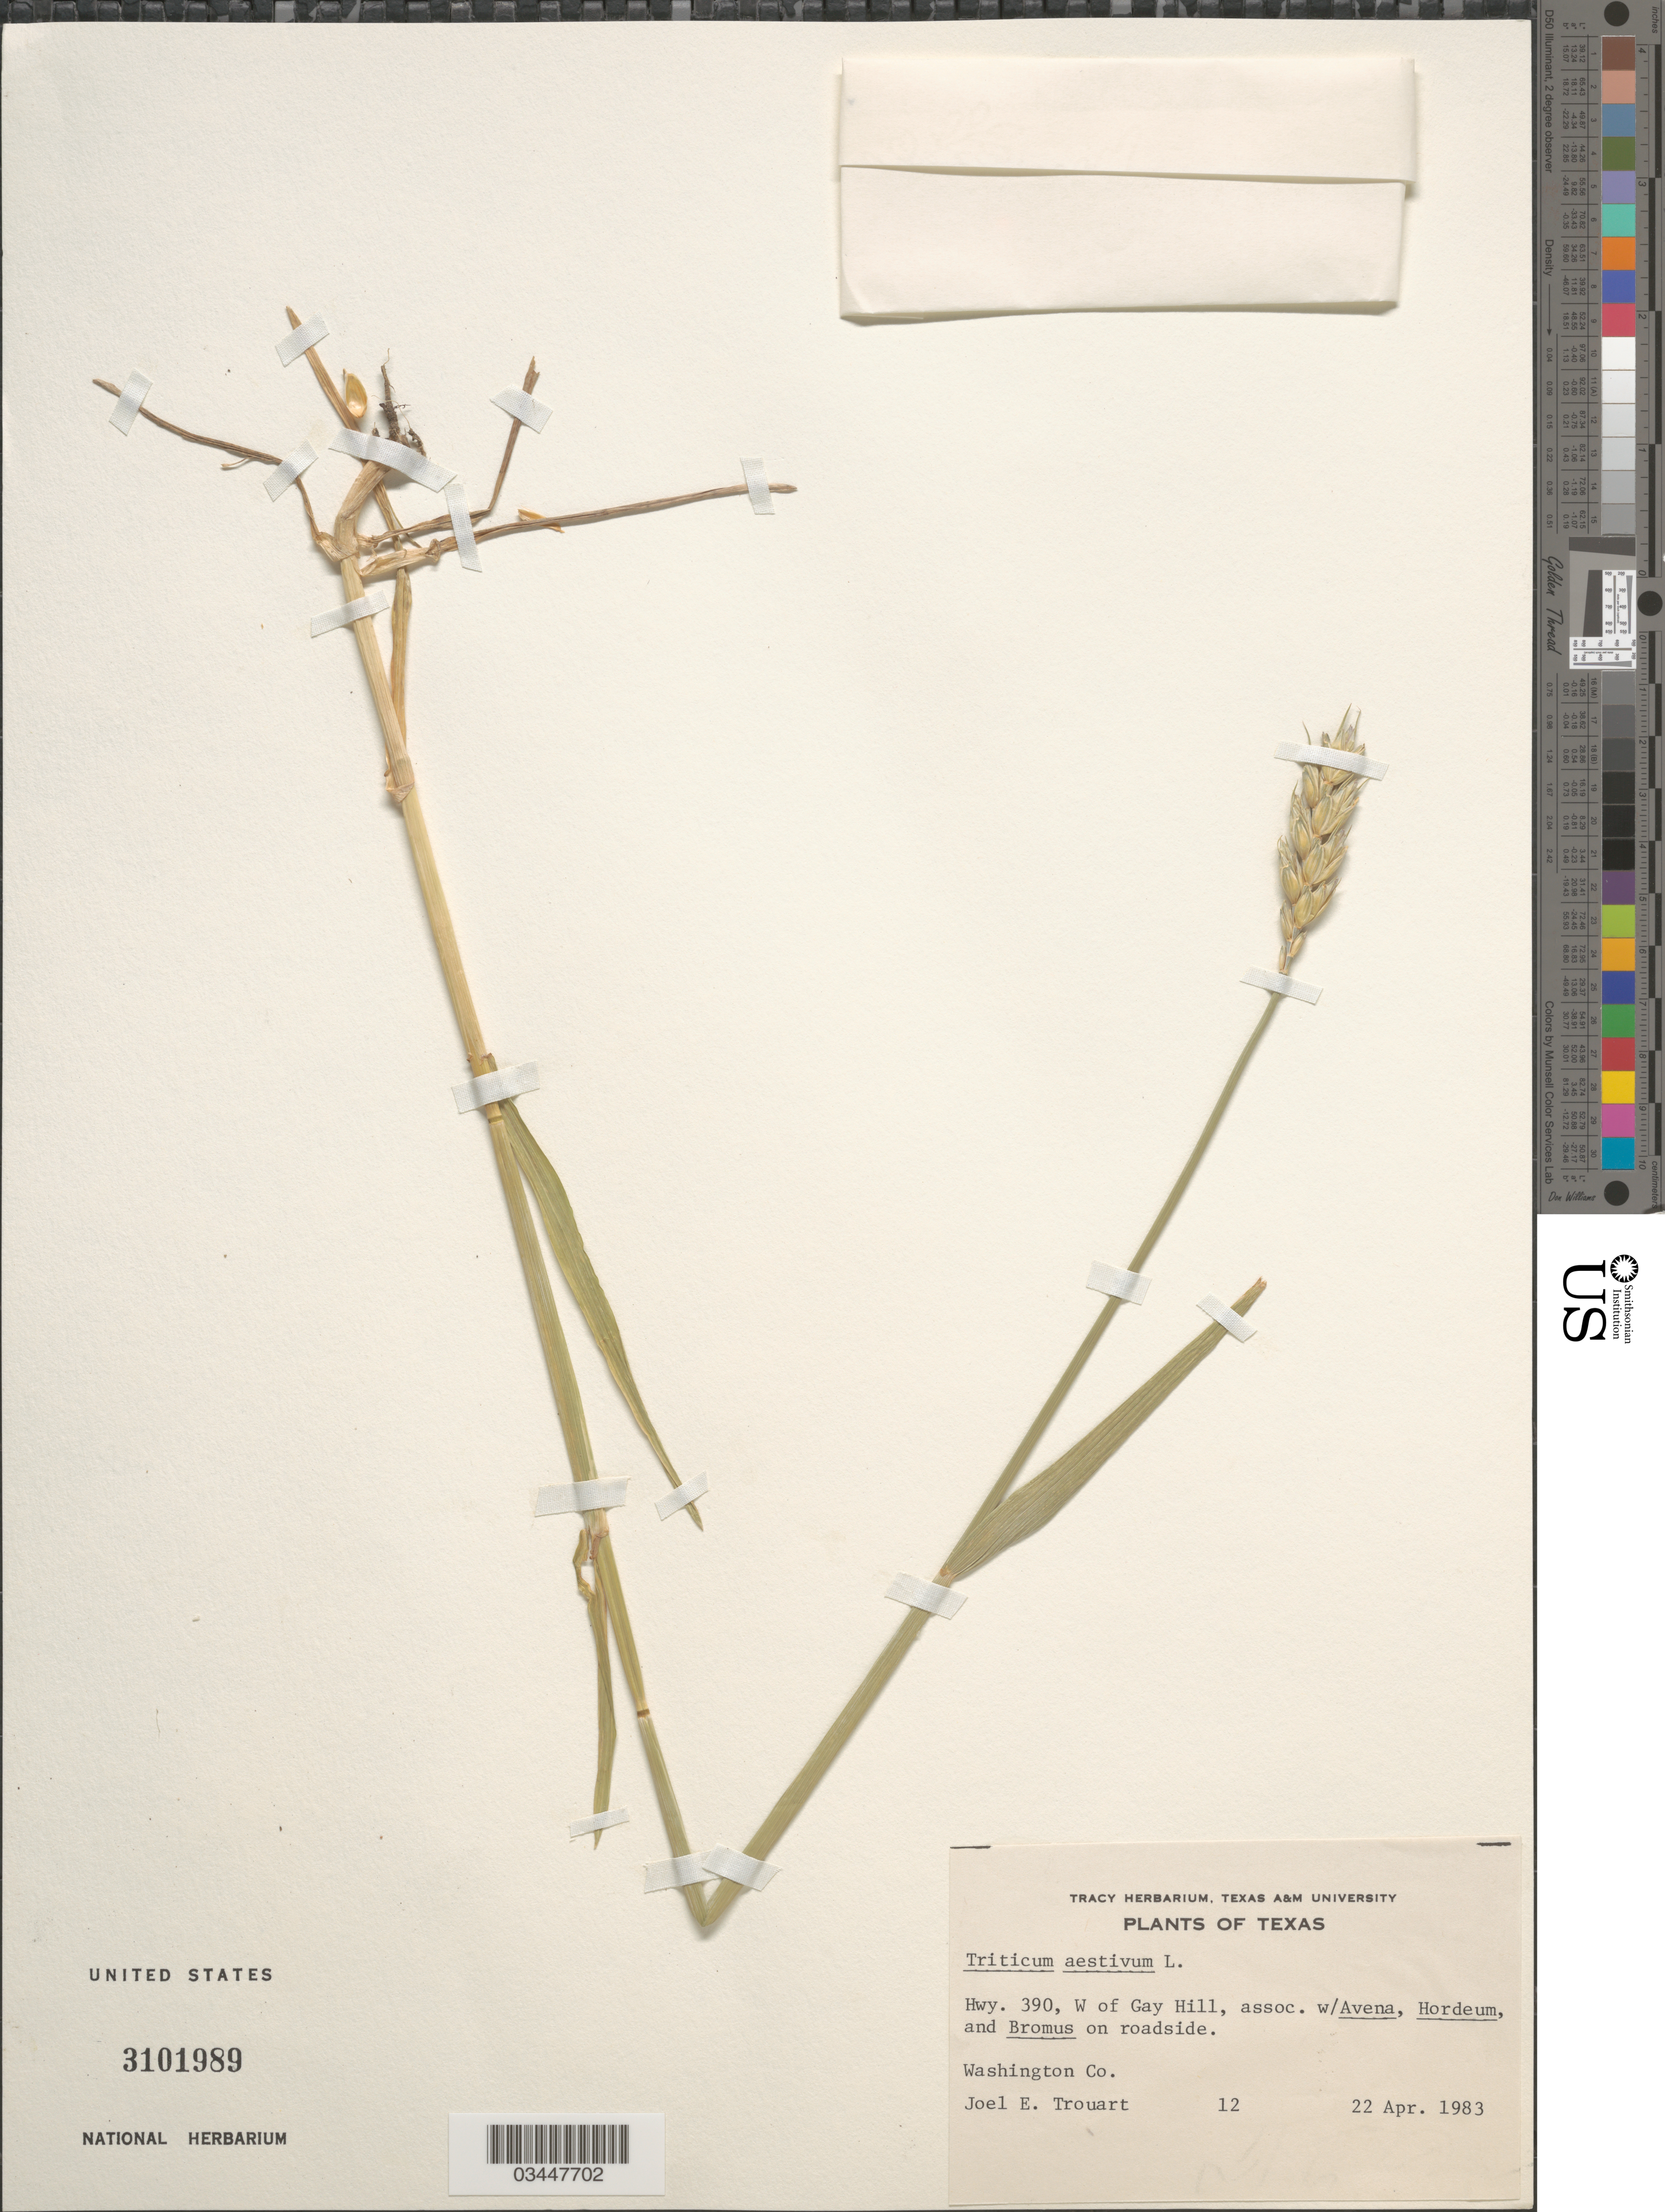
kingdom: Plantae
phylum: Tracheophyta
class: Liliopsida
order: Poales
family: Poaceae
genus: Triticum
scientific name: Triticum aestivum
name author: L.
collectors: J. Trouart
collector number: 12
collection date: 1983-04-22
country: United States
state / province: Texas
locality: Hwy. 390, W of Gay Hill. Washington Co.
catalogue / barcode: US 3101989